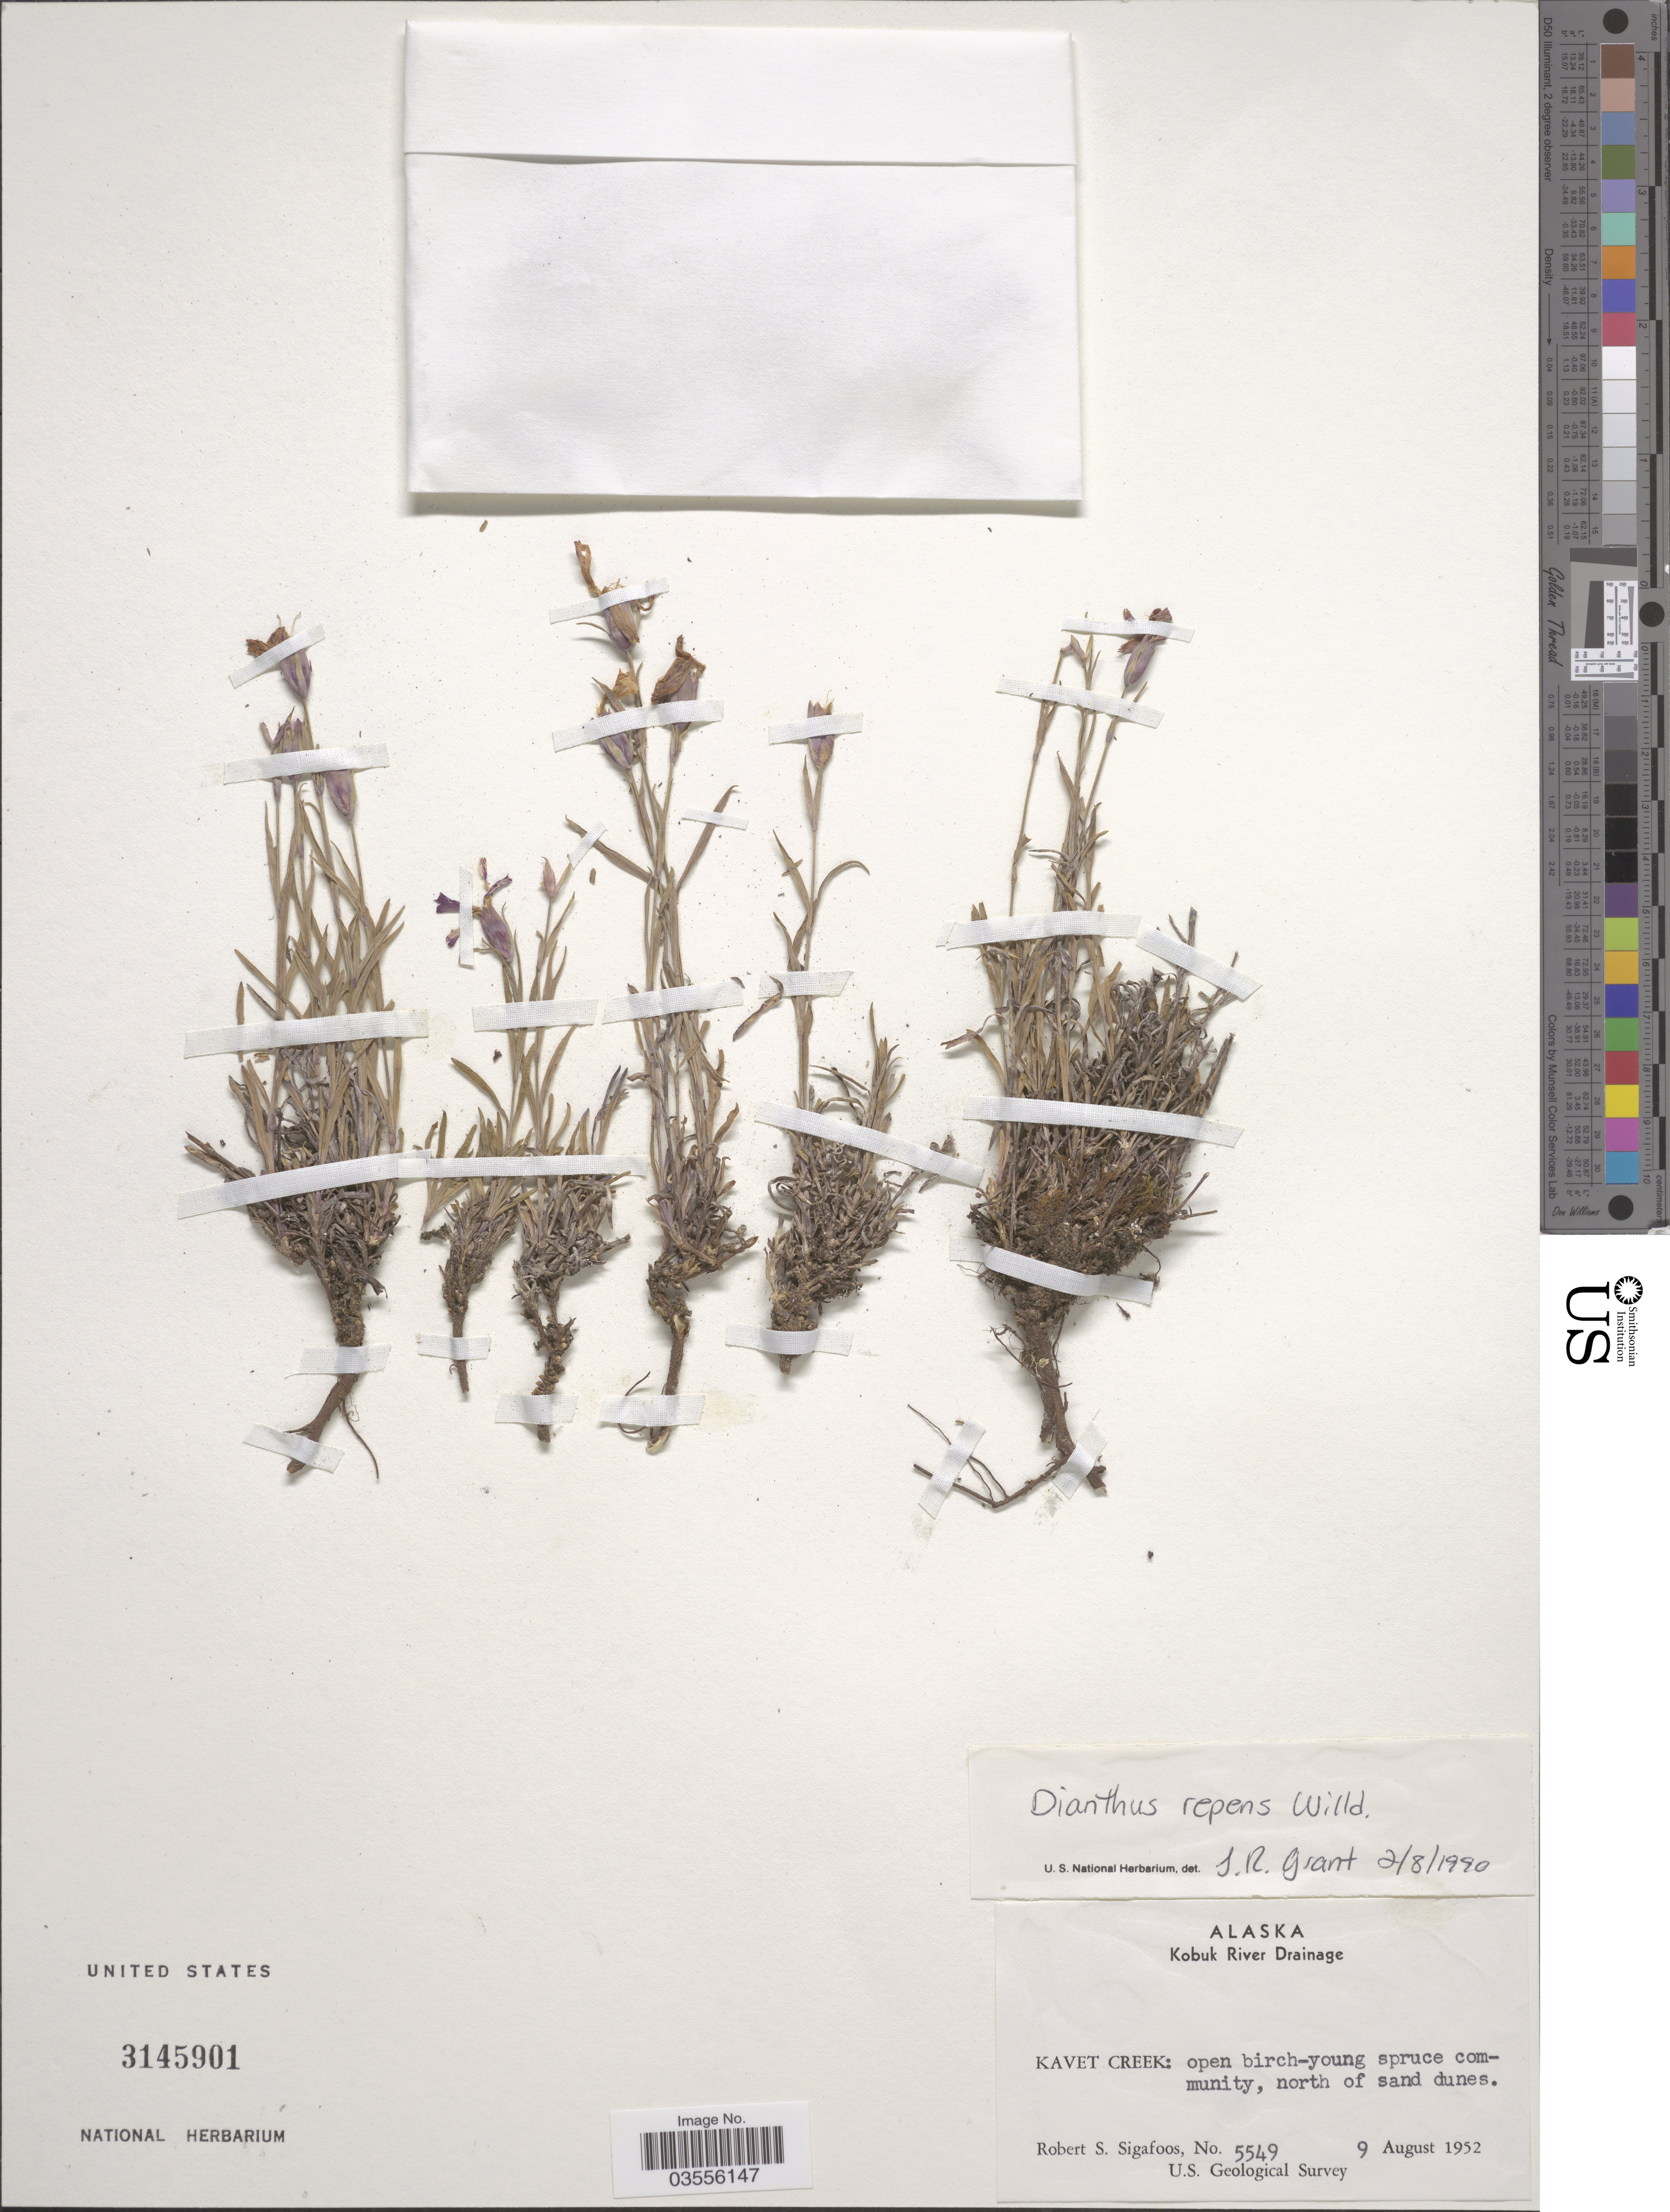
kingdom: Plantae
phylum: Tracheophyta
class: Magnoliopsida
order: Caryophyllales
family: Caryophyllaceae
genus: Dianthus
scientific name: Dianthus repens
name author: L.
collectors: R. Sigafoos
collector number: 5549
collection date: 1952-08-09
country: United States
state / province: Alaska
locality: Kobuk River Drainage. Kavet Creek.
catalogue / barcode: US 3145901